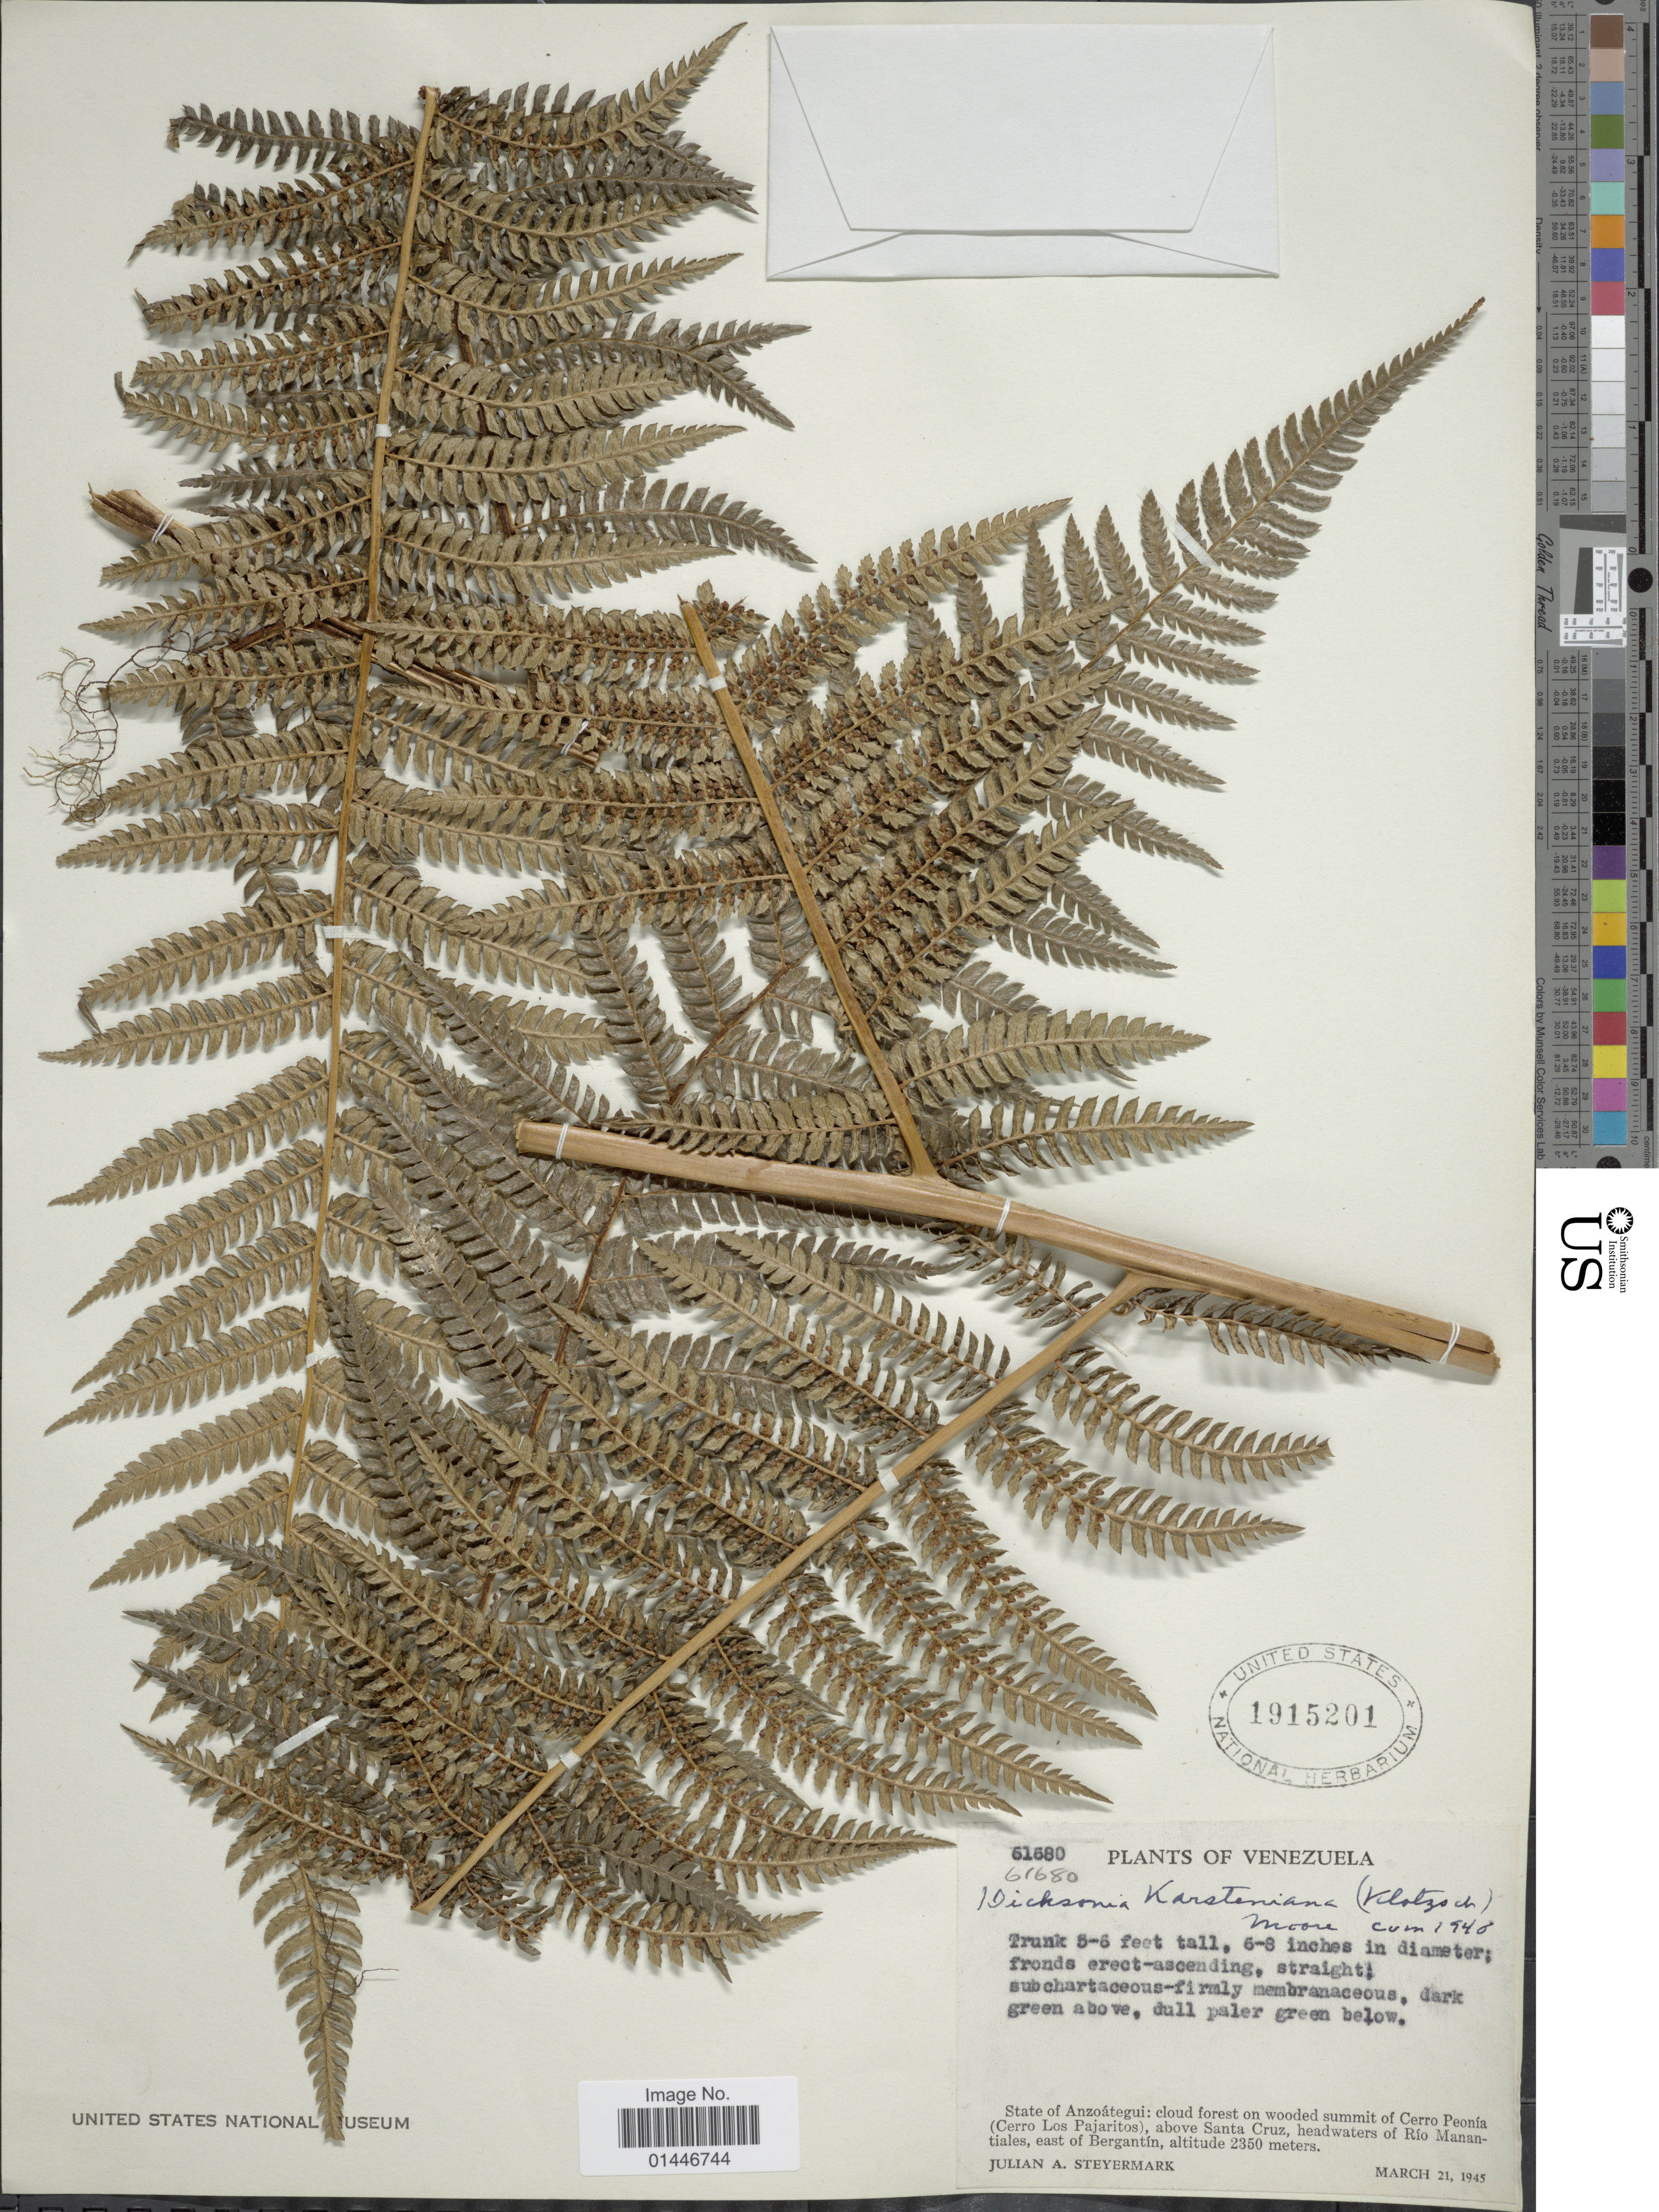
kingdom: Plantae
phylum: Tracheophyta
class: Polypodiopsida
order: Cyatheales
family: Dicksoniaceae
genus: Dicksonia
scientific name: Dicksonia karsteniana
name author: Klotzsch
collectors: J. Steyermark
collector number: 61680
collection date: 1945-03-21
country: Venezuela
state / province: Anzoategui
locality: Summit of Cerro Peonia (Cerro Los Pajaritos), above Santa Cruz, headwaters of Rio Manantiales, east of Bergantin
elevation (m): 2350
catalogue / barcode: US 1915201